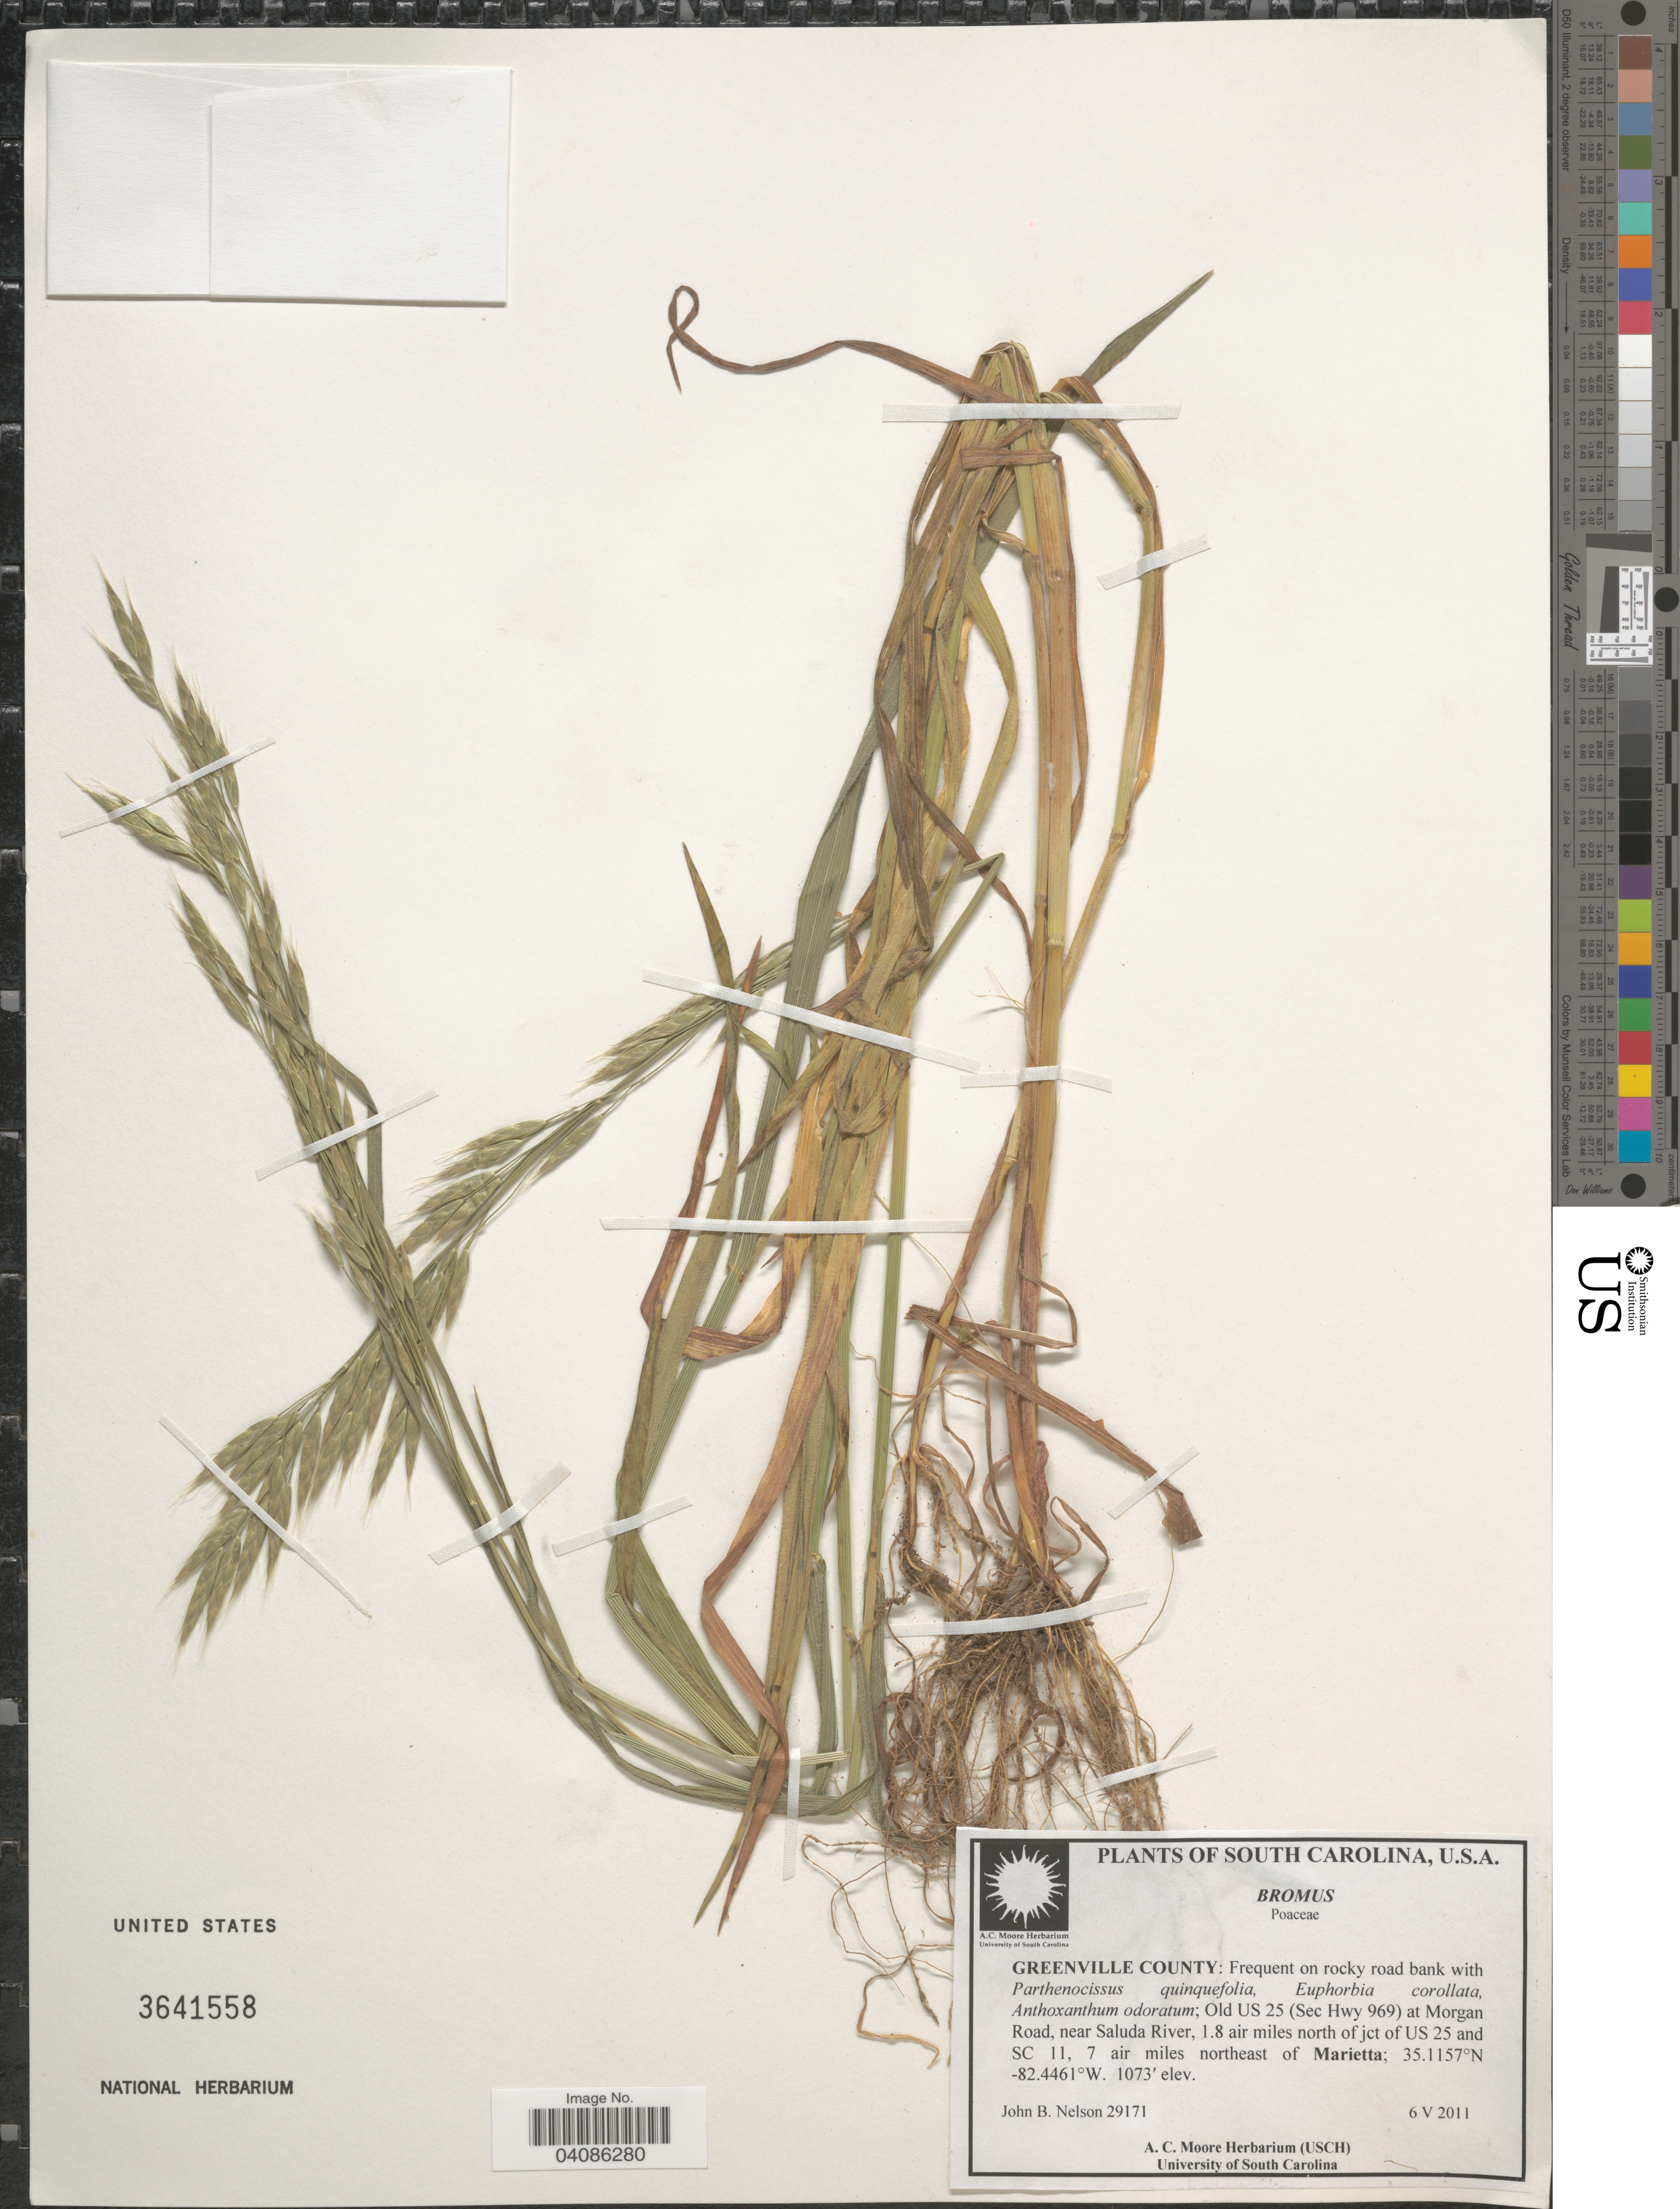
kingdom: Plantae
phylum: Tracheophyta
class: Liliopsida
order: Poales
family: Poaceae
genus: Bromus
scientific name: Bromus sp.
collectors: J. B. Nelson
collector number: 29171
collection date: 2011-05-06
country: United States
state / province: South Carolina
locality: Greenville County: Old US 25 (Sec Hwy 969) at Morgan Road, near Saluda River, 1.8 air miles north of jct of US 25 and SC 11, 7 air miles northeast of Marietta.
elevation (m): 327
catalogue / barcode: US 3641558